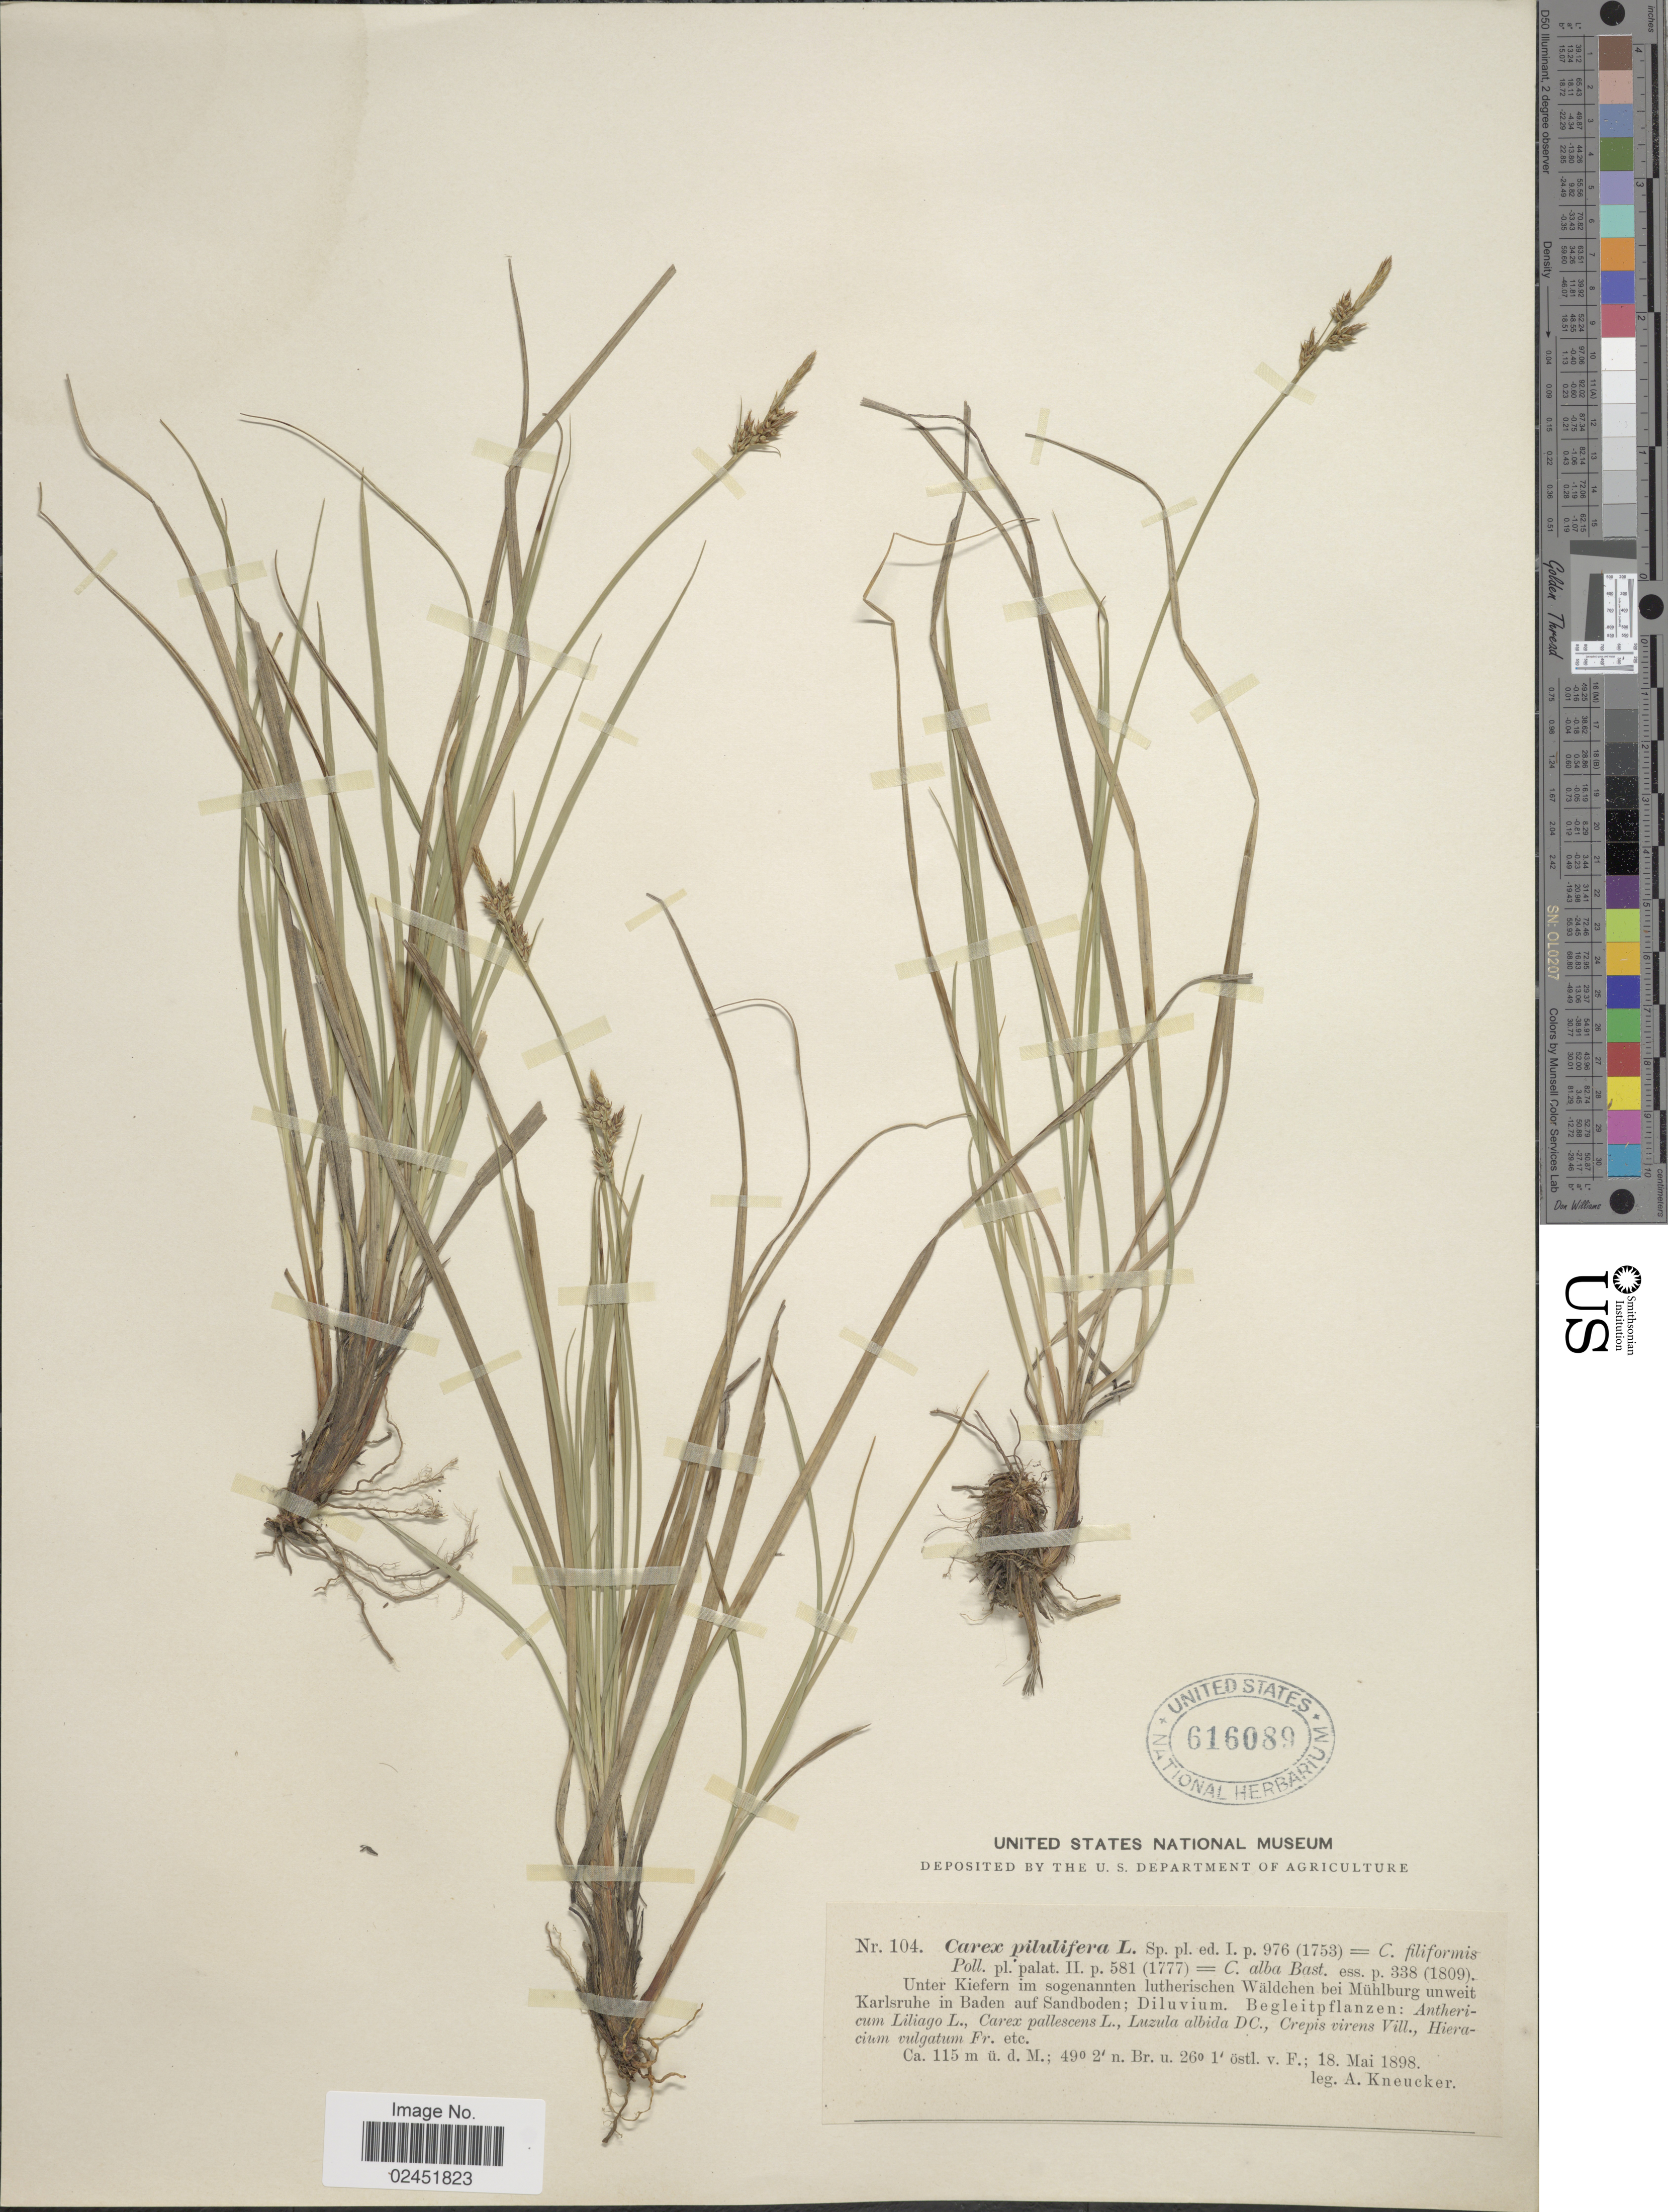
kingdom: Plantae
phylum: Tracheophyta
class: Liliopsida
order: Poales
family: Cyperaceae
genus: Carex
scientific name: Carex pilulifera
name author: L.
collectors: A. Kneucker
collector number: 104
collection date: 1898-05-18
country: Germany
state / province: Baden-Württemberg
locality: Unter Kiefern im sogenannten lutherischen Waldchen bei Muhlburg unweit Karlsruhe in Baden auf Sandboden; Diluvium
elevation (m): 115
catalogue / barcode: US 616089